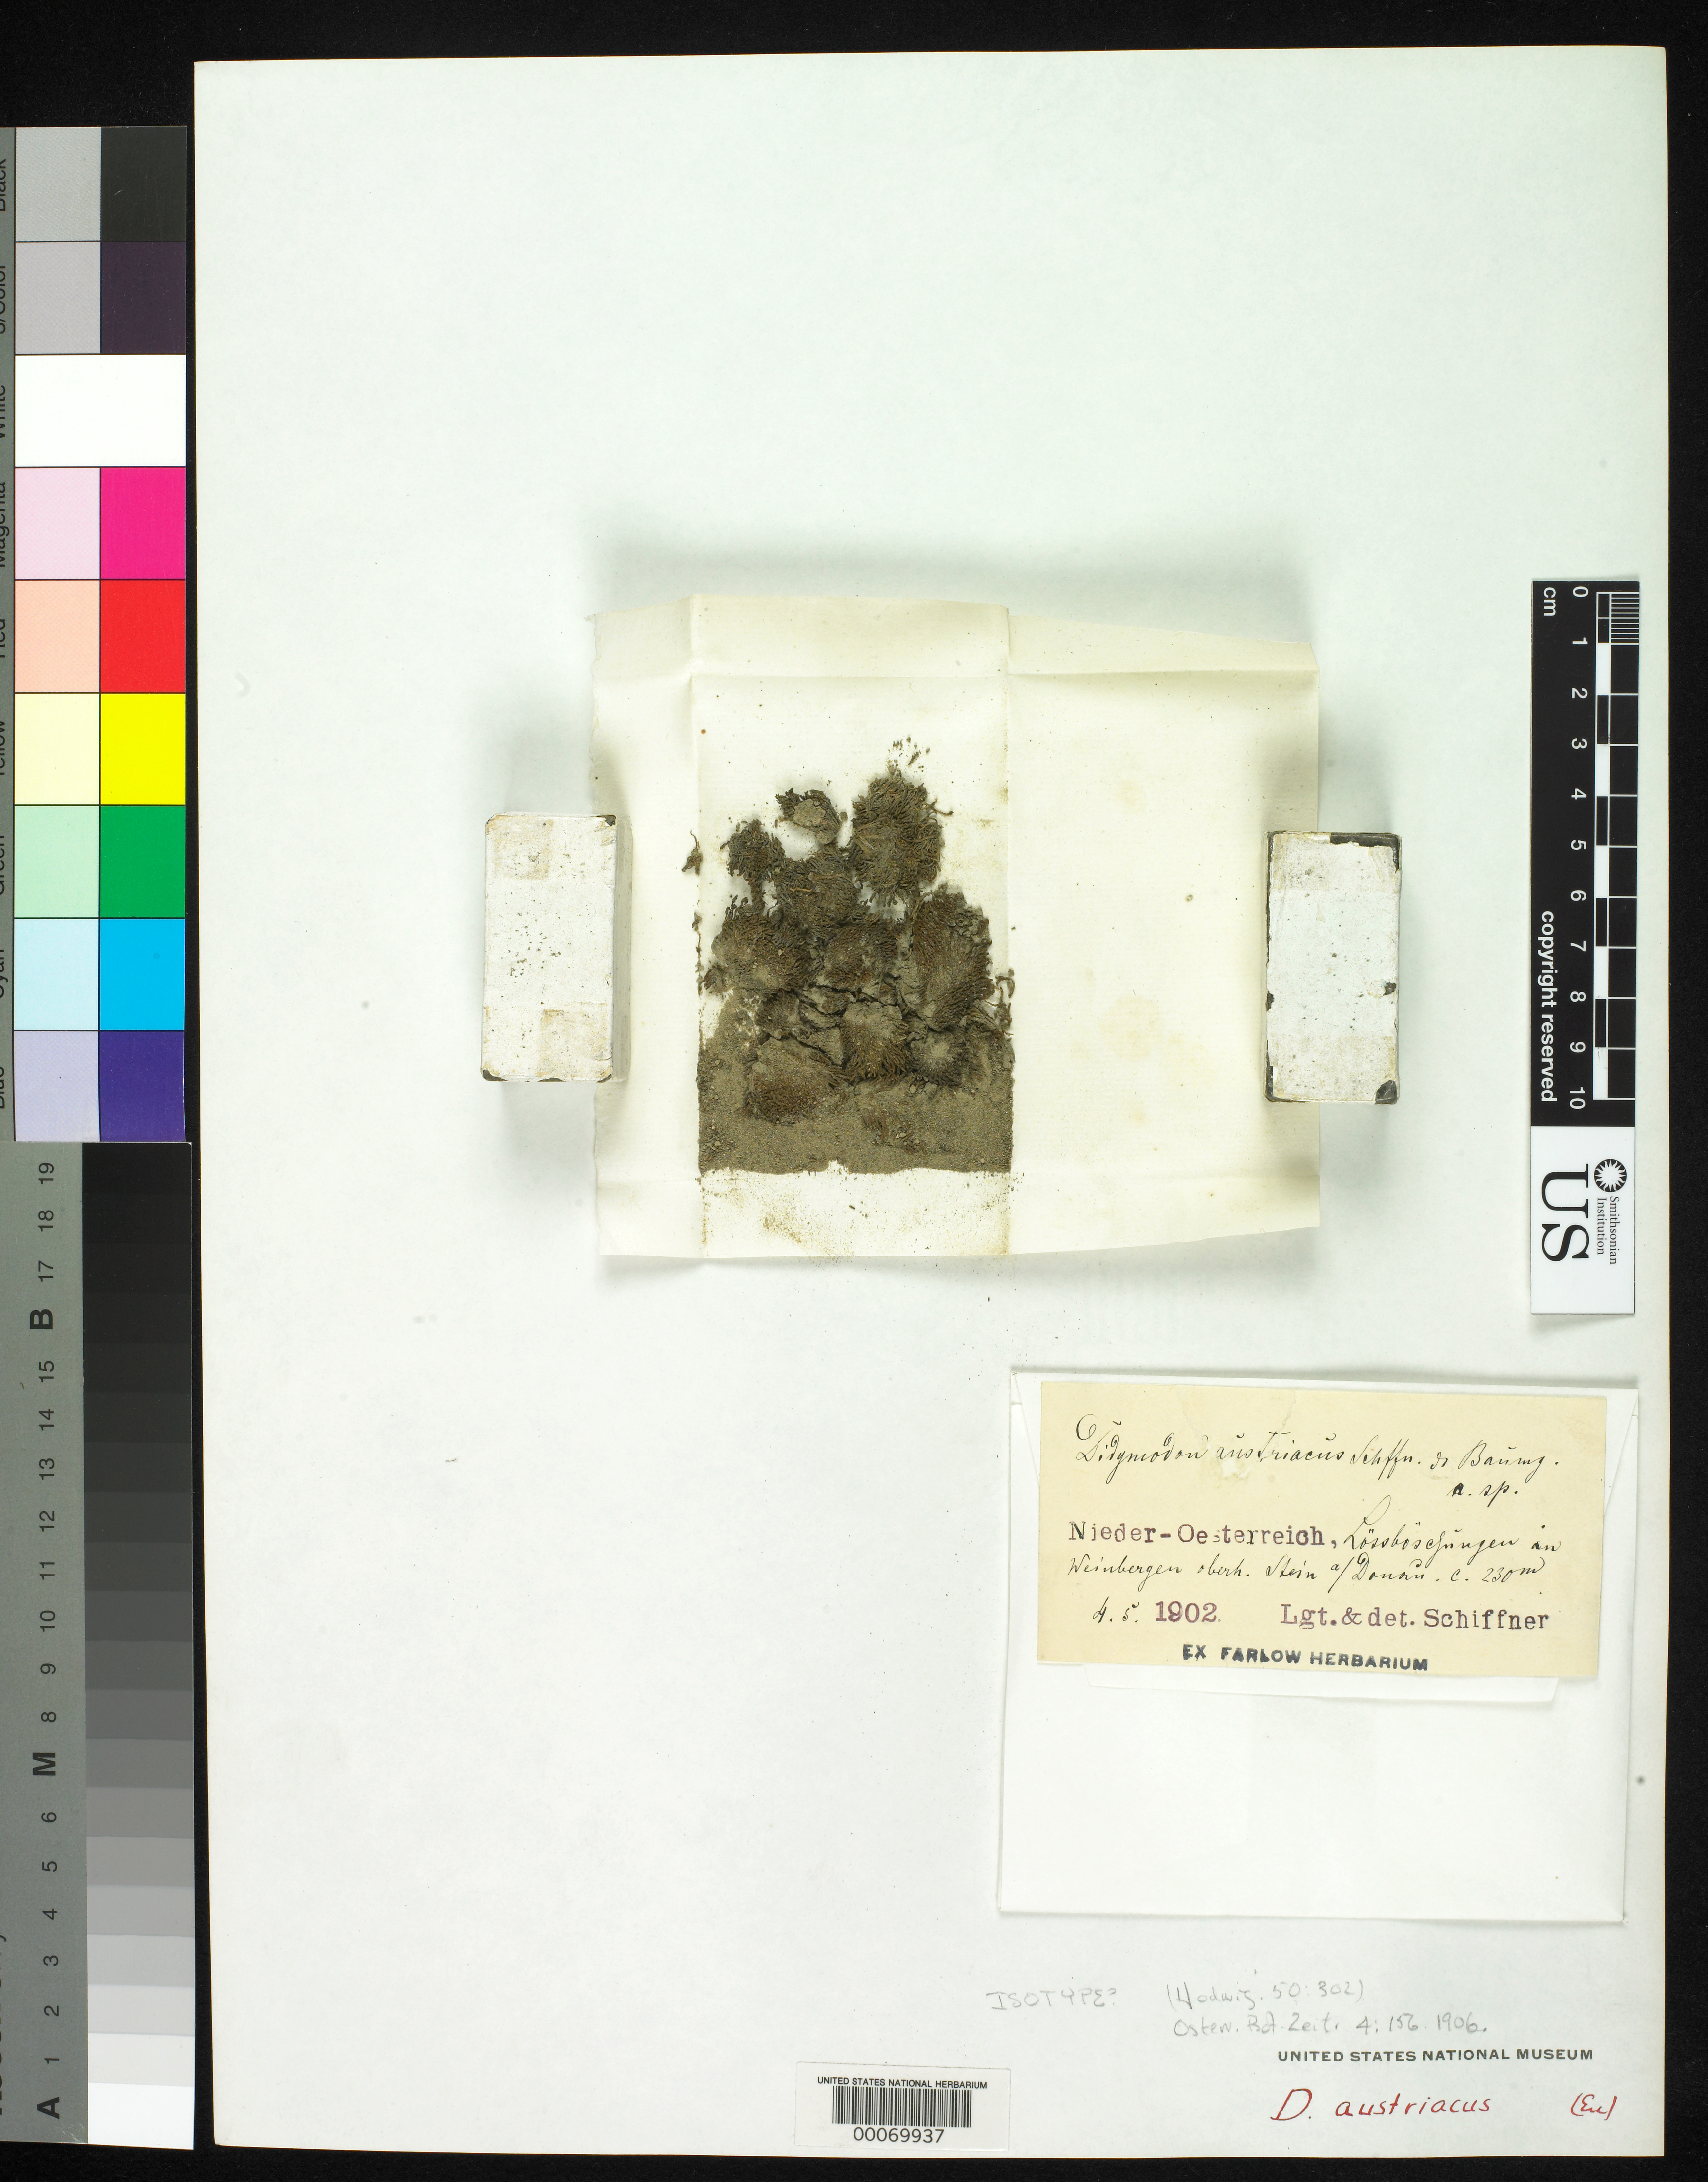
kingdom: Plantae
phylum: Bryophyta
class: Bryopsida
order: Pottiales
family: Pottiaceae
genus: Didymodon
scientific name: Didymodon austriacus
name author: Schiffn. & Baumgarten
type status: Isotype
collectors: V. F. Schiffner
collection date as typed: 04 May 1902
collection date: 1902-05-04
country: Austria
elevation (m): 230